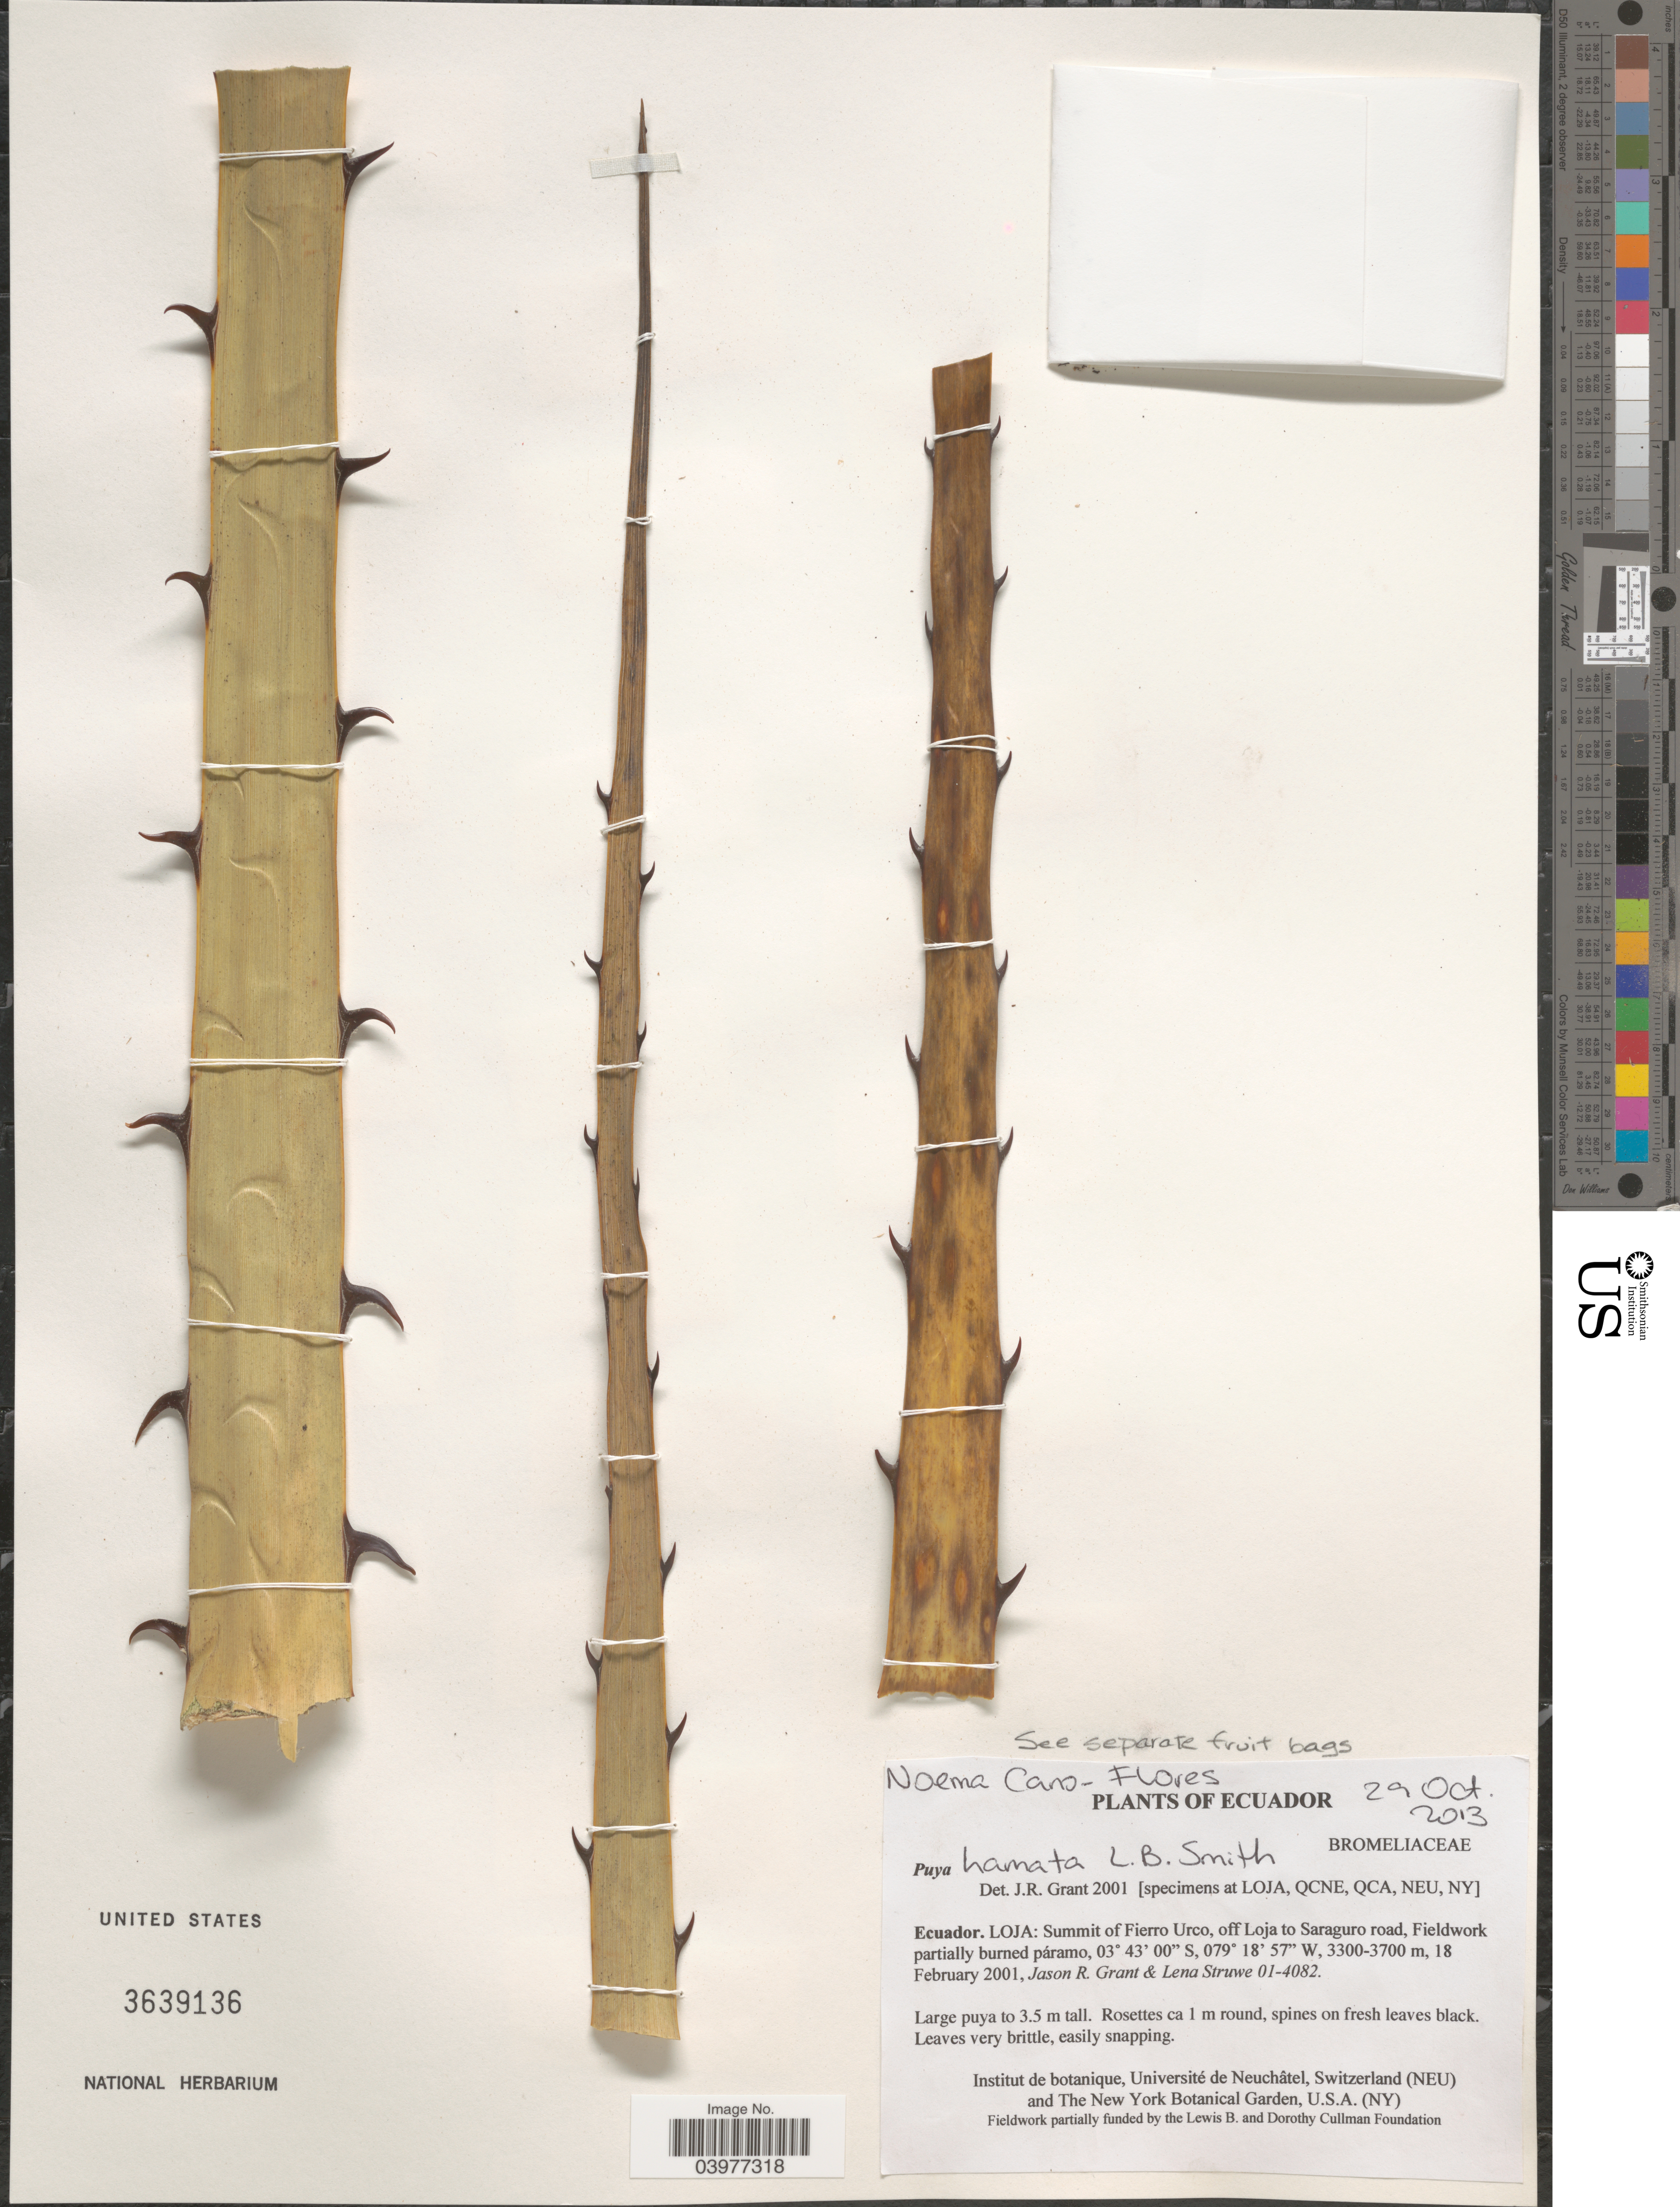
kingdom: Plantae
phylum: Tracheophyta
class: Liliopsida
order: Poales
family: Bromeliaceae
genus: Puya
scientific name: Puya hamata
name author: L.B. Sm.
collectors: J. R. Grant & L. Struwe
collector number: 01-4082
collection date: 2001-02-18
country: Ecuador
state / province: Loja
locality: Summit of Fierro Urco, off Loja to Saraguro road, Fieldwork partially burned páramo.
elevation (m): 3300